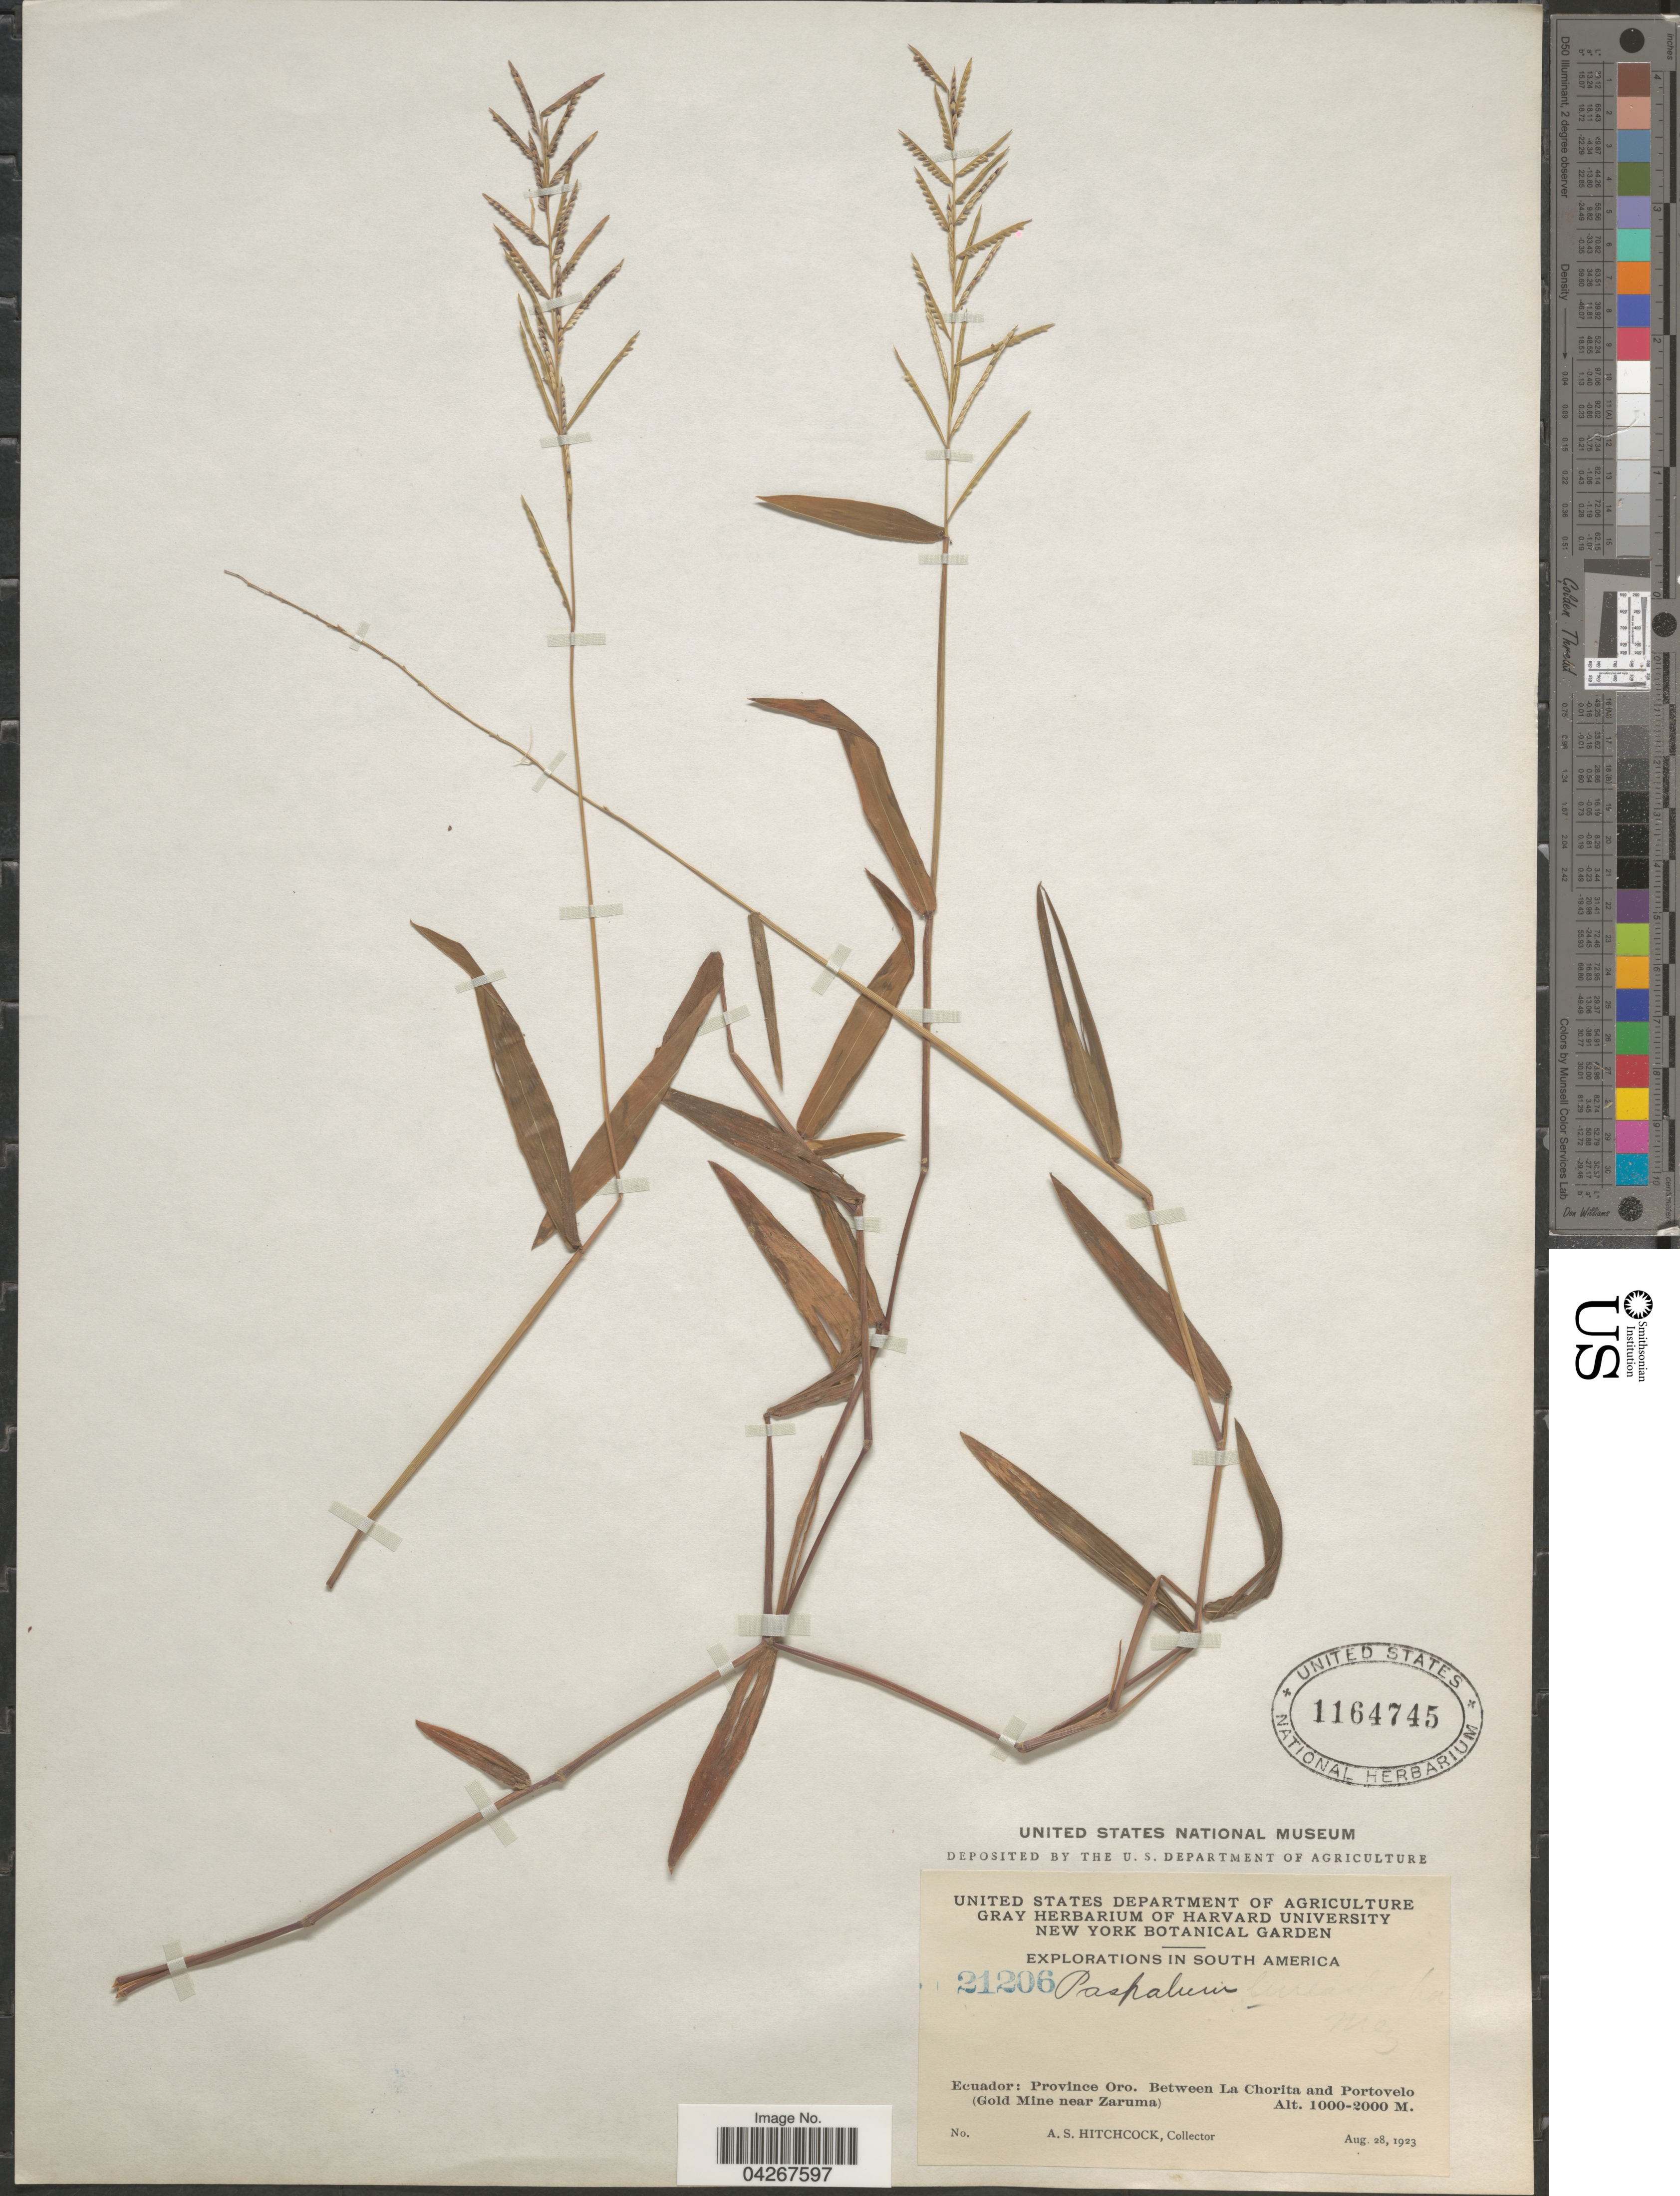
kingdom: Plantae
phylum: Tracheophyta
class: Liliopsida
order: Poales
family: Poaceae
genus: Paspalum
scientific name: Paspalum candidum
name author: (Humb. & Bonpl. ex Fleugge) Kunth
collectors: A. S. Hitchcock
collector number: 21206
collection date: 1923-08-28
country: Ecuador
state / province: El Oro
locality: Explorations in South America. Province Oro. Between La Chorita and Portovelo (Gold Mine near Zaruma).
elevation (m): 1000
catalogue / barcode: US 1164745